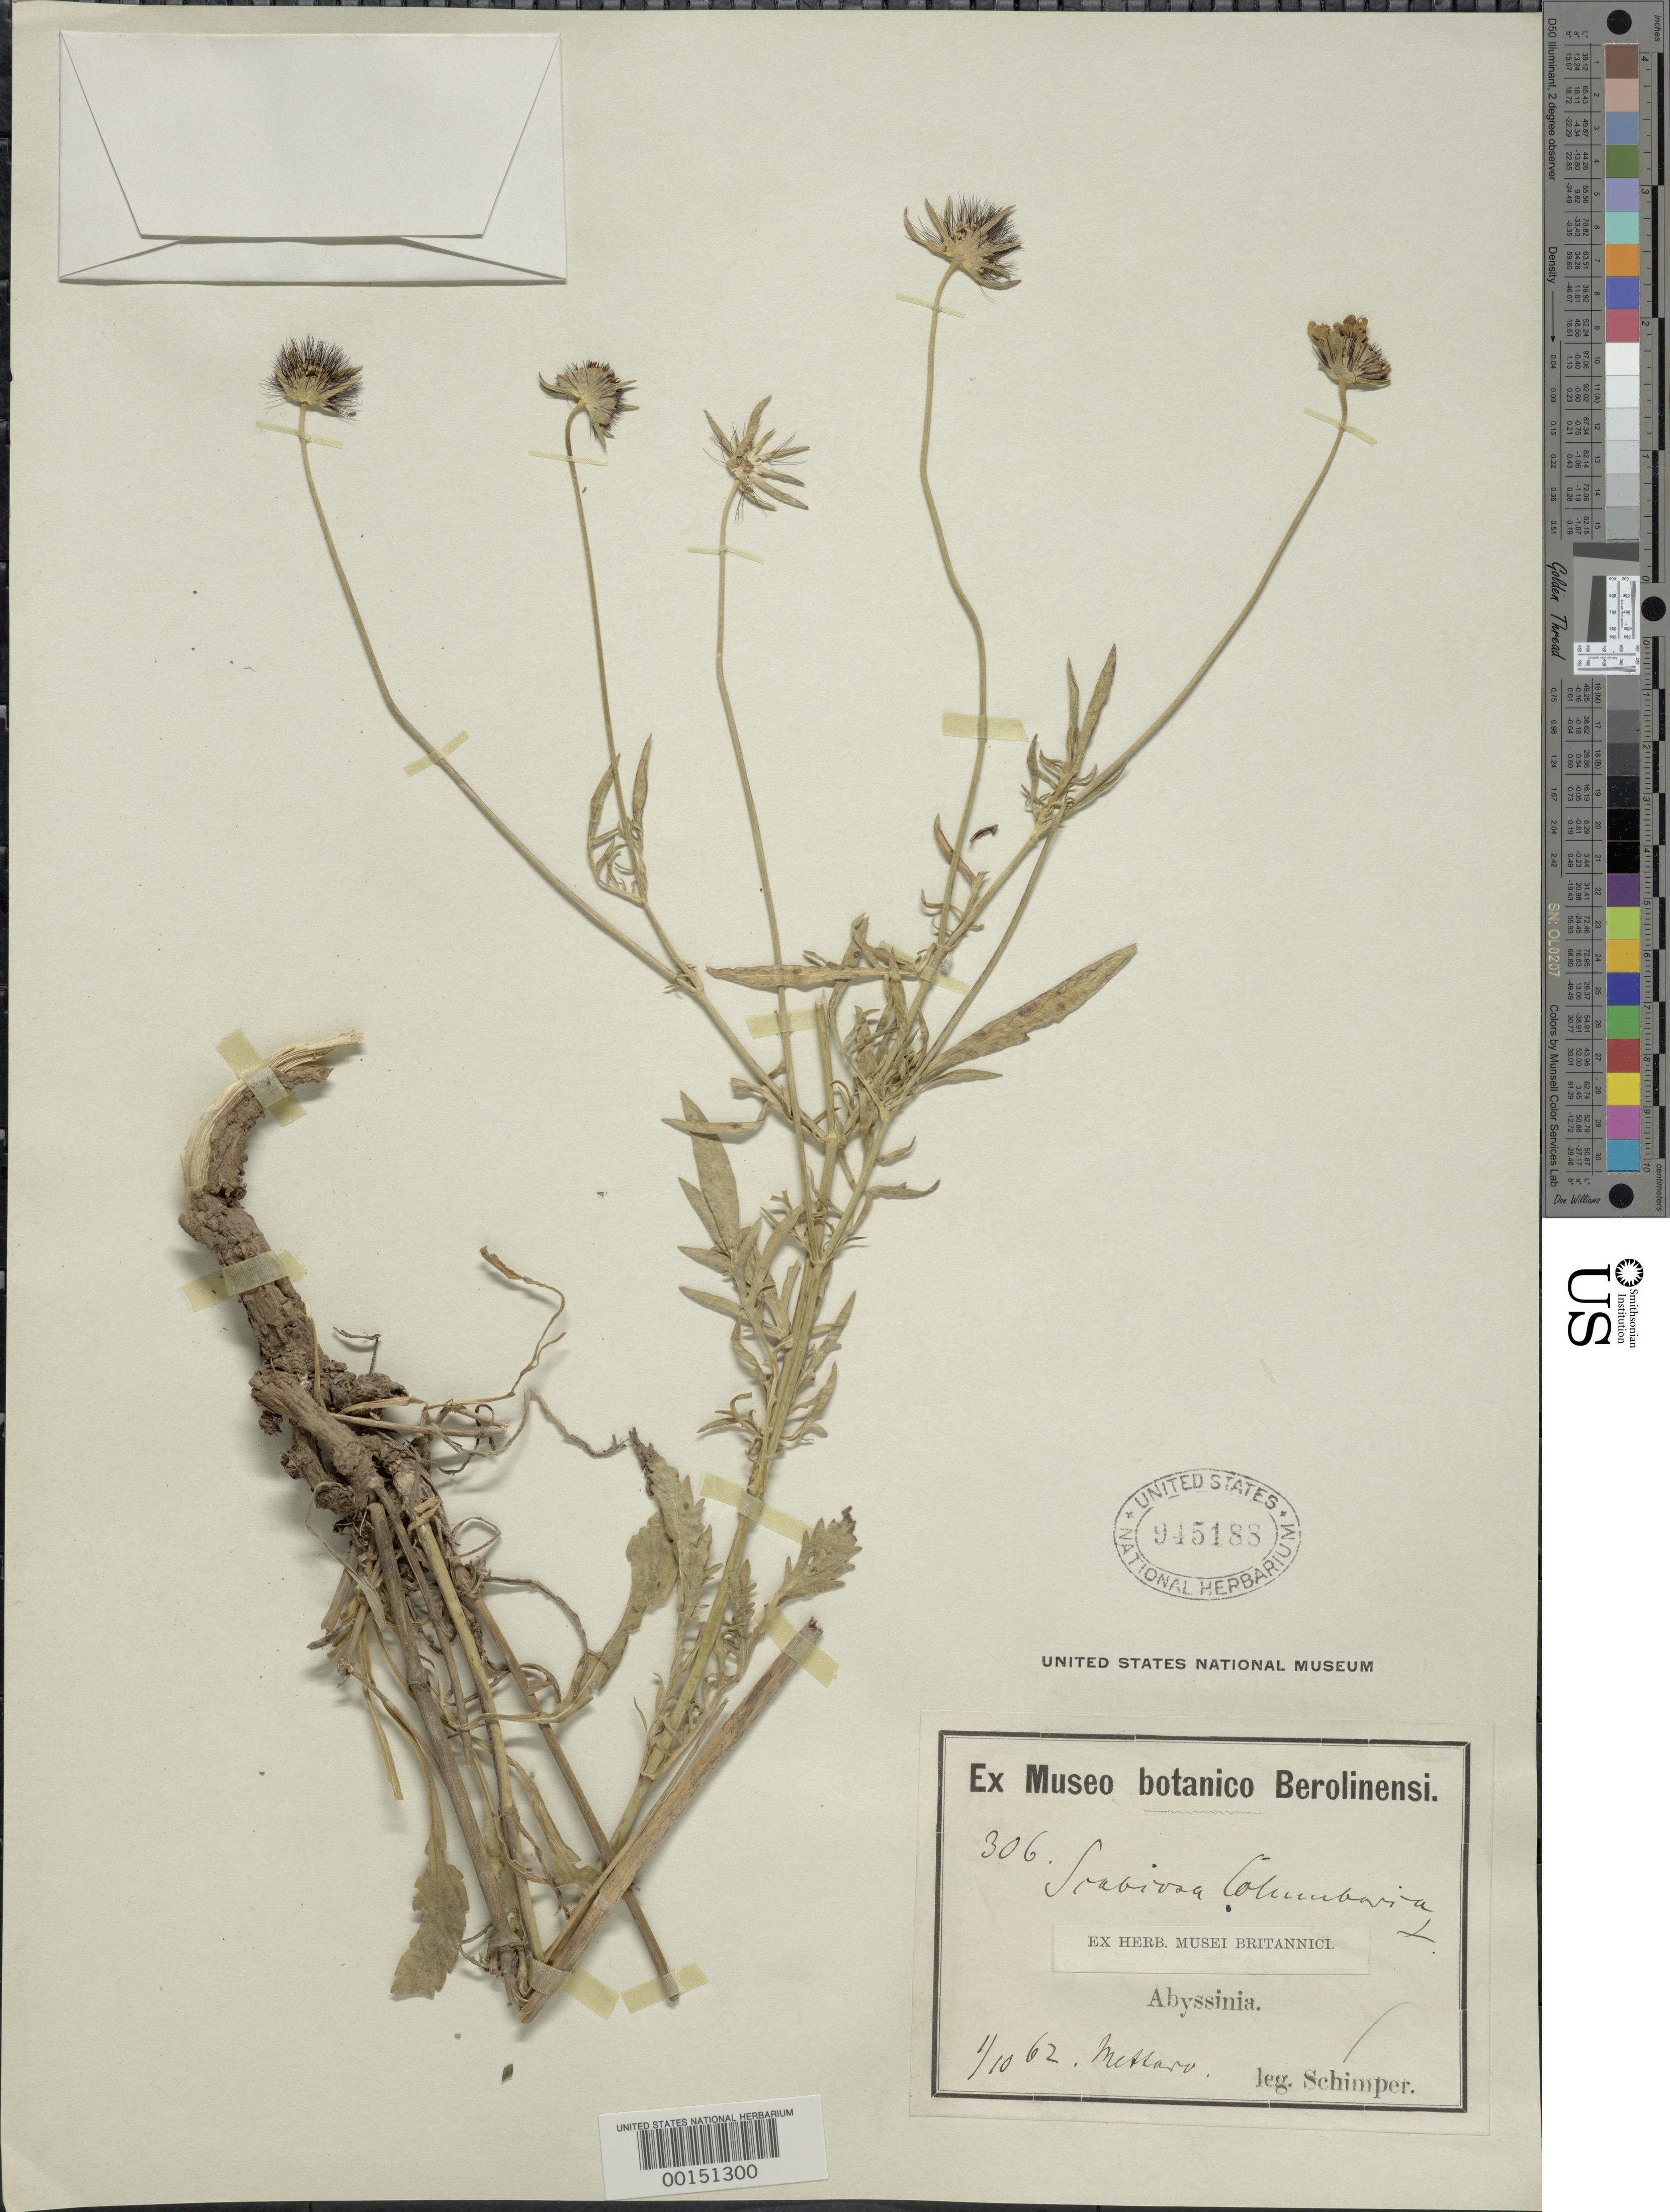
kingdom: Plantae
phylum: Tracheophyta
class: Magnoliopsida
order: Dipsacales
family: Caprifoliaceae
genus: Scabiosa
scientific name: Scabiosa columbaria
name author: L.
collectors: -. Schimper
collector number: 306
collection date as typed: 01 Oct 1862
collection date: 1862-10-01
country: Ethiopia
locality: Abyssinia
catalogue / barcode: US 945188